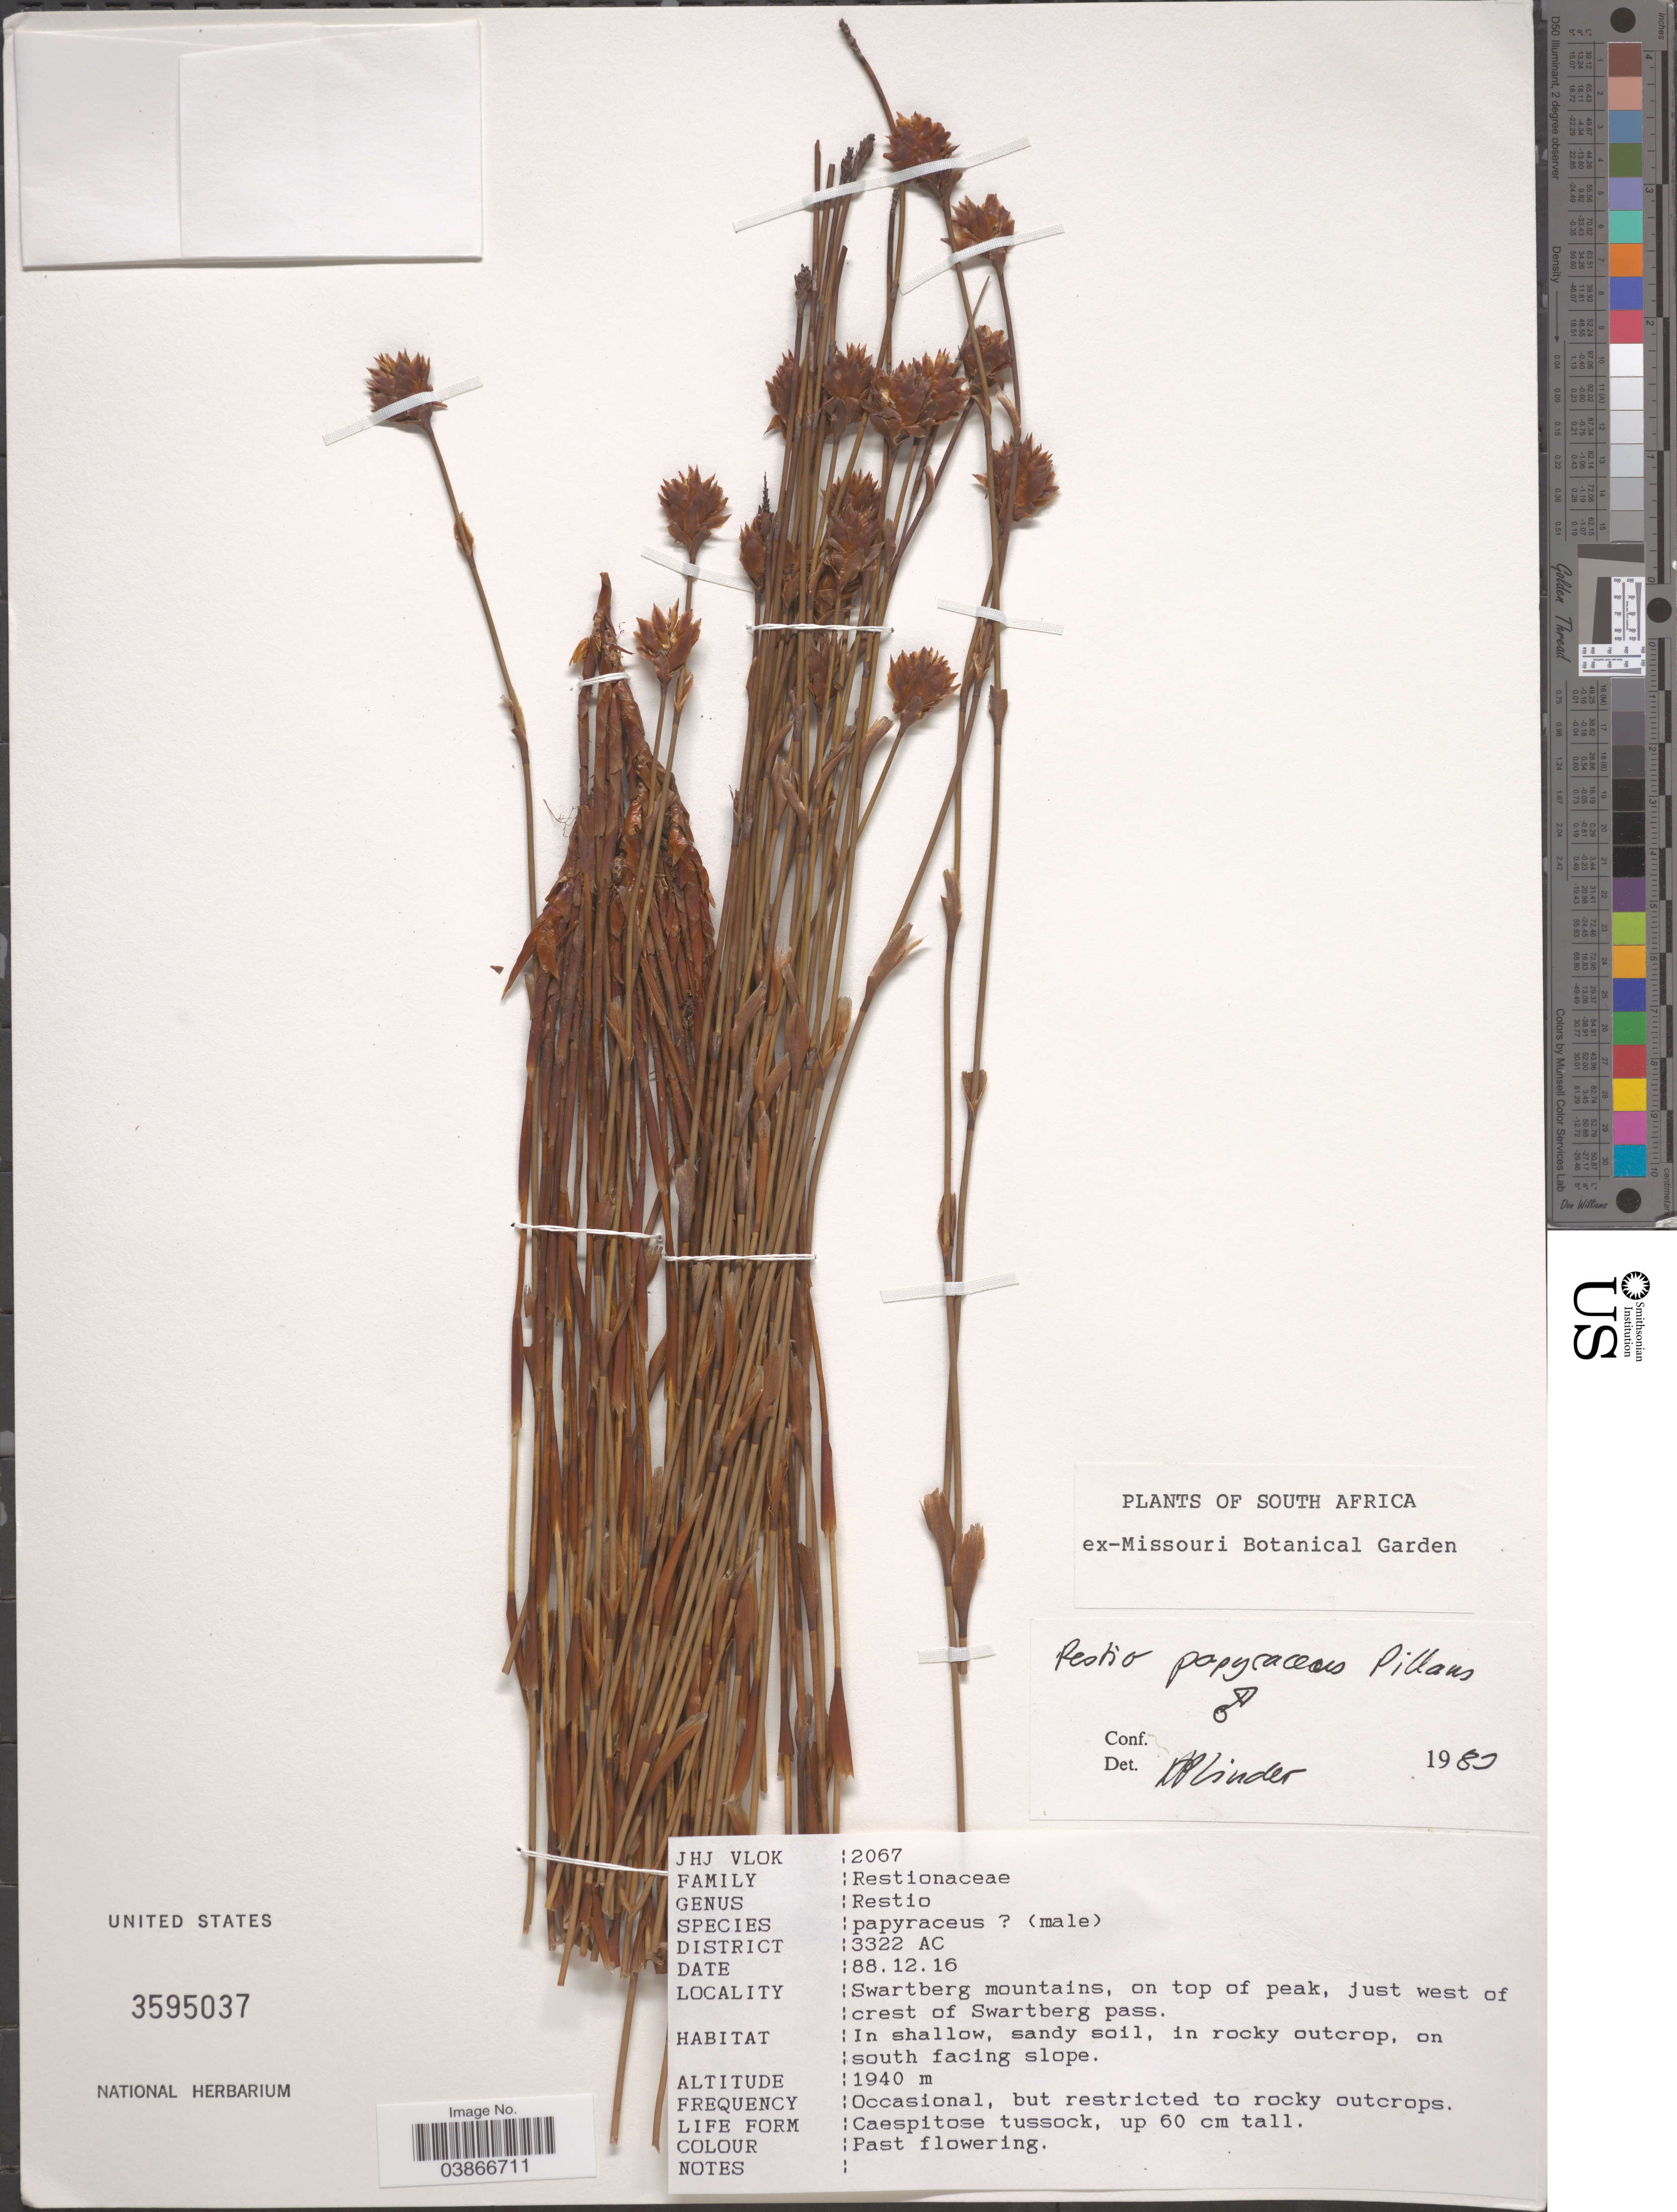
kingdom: Plantae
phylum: Tracheophyta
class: Liliopsida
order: Poales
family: Restionaceae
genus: Restio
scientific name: Restio papyraceus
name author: Pillans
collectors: J. H. J. Vlok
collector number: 2067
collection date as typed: Transcribed d/m/y: 16/12/88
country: South Africa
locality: Swartberg mountains, on top of peak, just west of crest of Swartberg pass.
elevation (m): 1940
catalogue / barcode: US 3595037